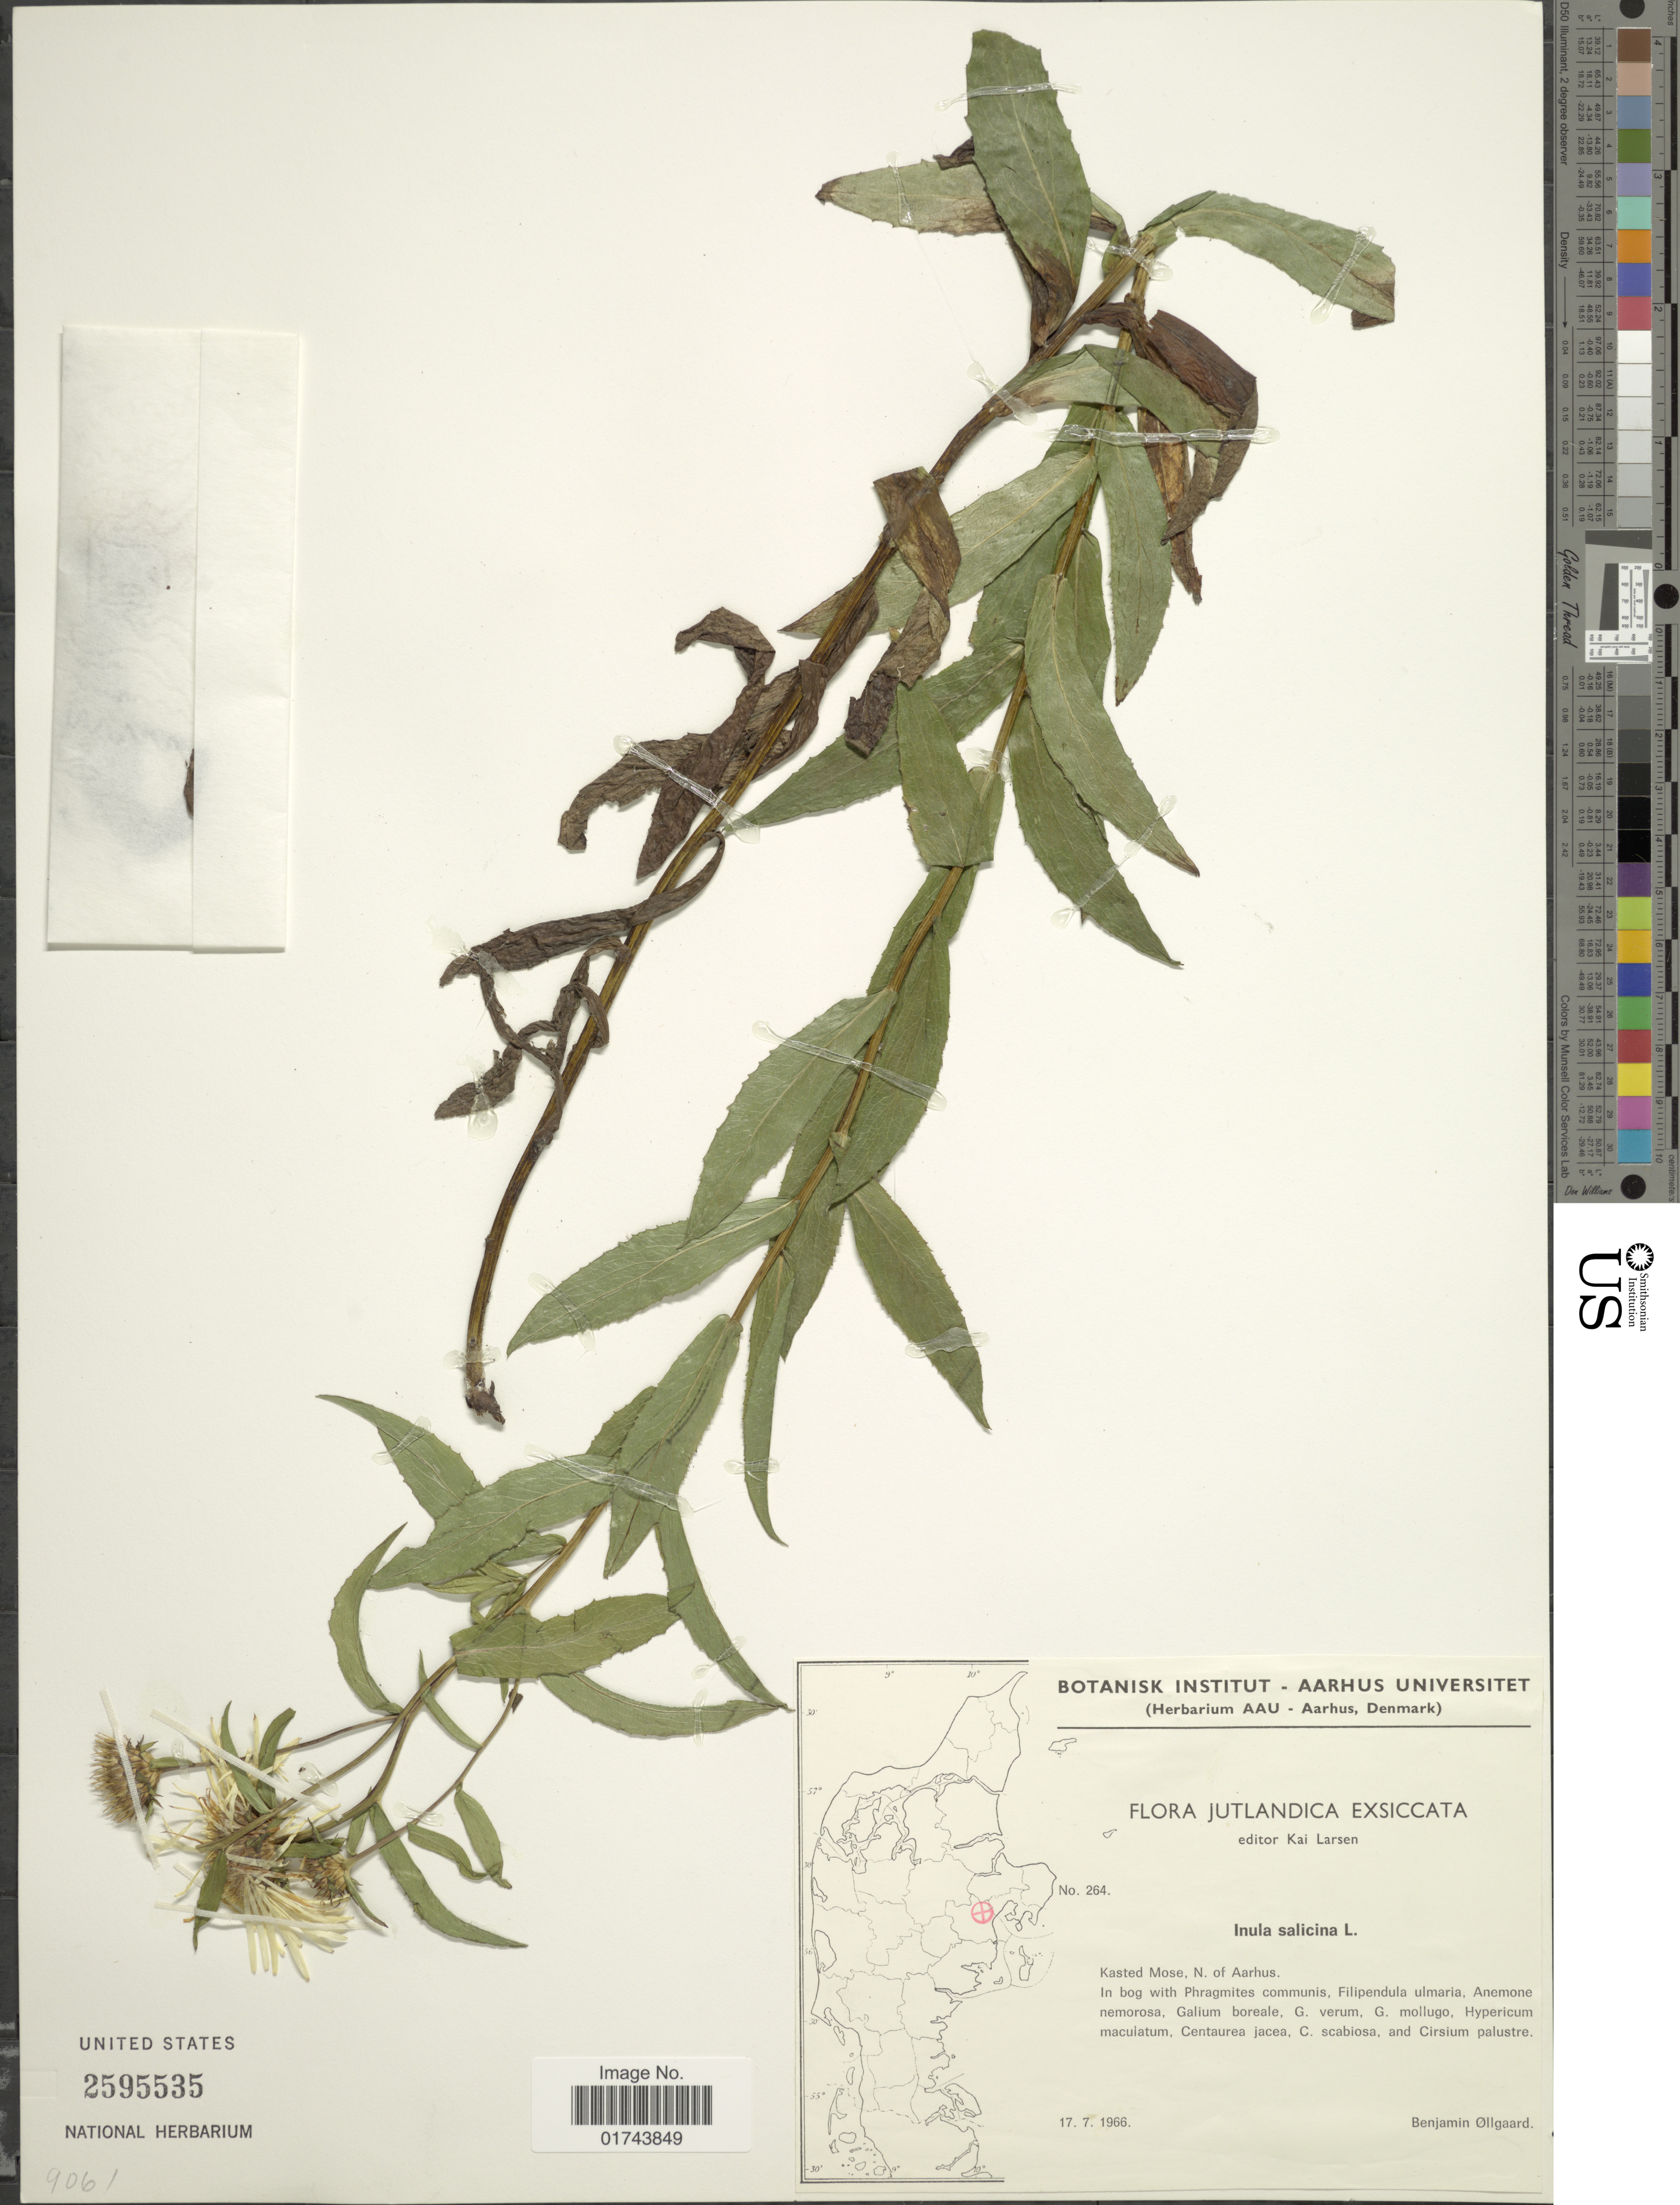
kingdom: Plantae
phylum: Tracheophyta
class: Magnoliopsida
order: Asterales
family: Asteraceae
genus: Inula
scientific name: Inula salicina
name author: L.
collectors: B. Øllgaard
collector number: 264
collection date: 1966-07-17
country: Denmark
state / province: Midtjylland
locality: Jutlandica, Lasted Mose, N. of Aarhus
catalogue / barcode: US 2595535